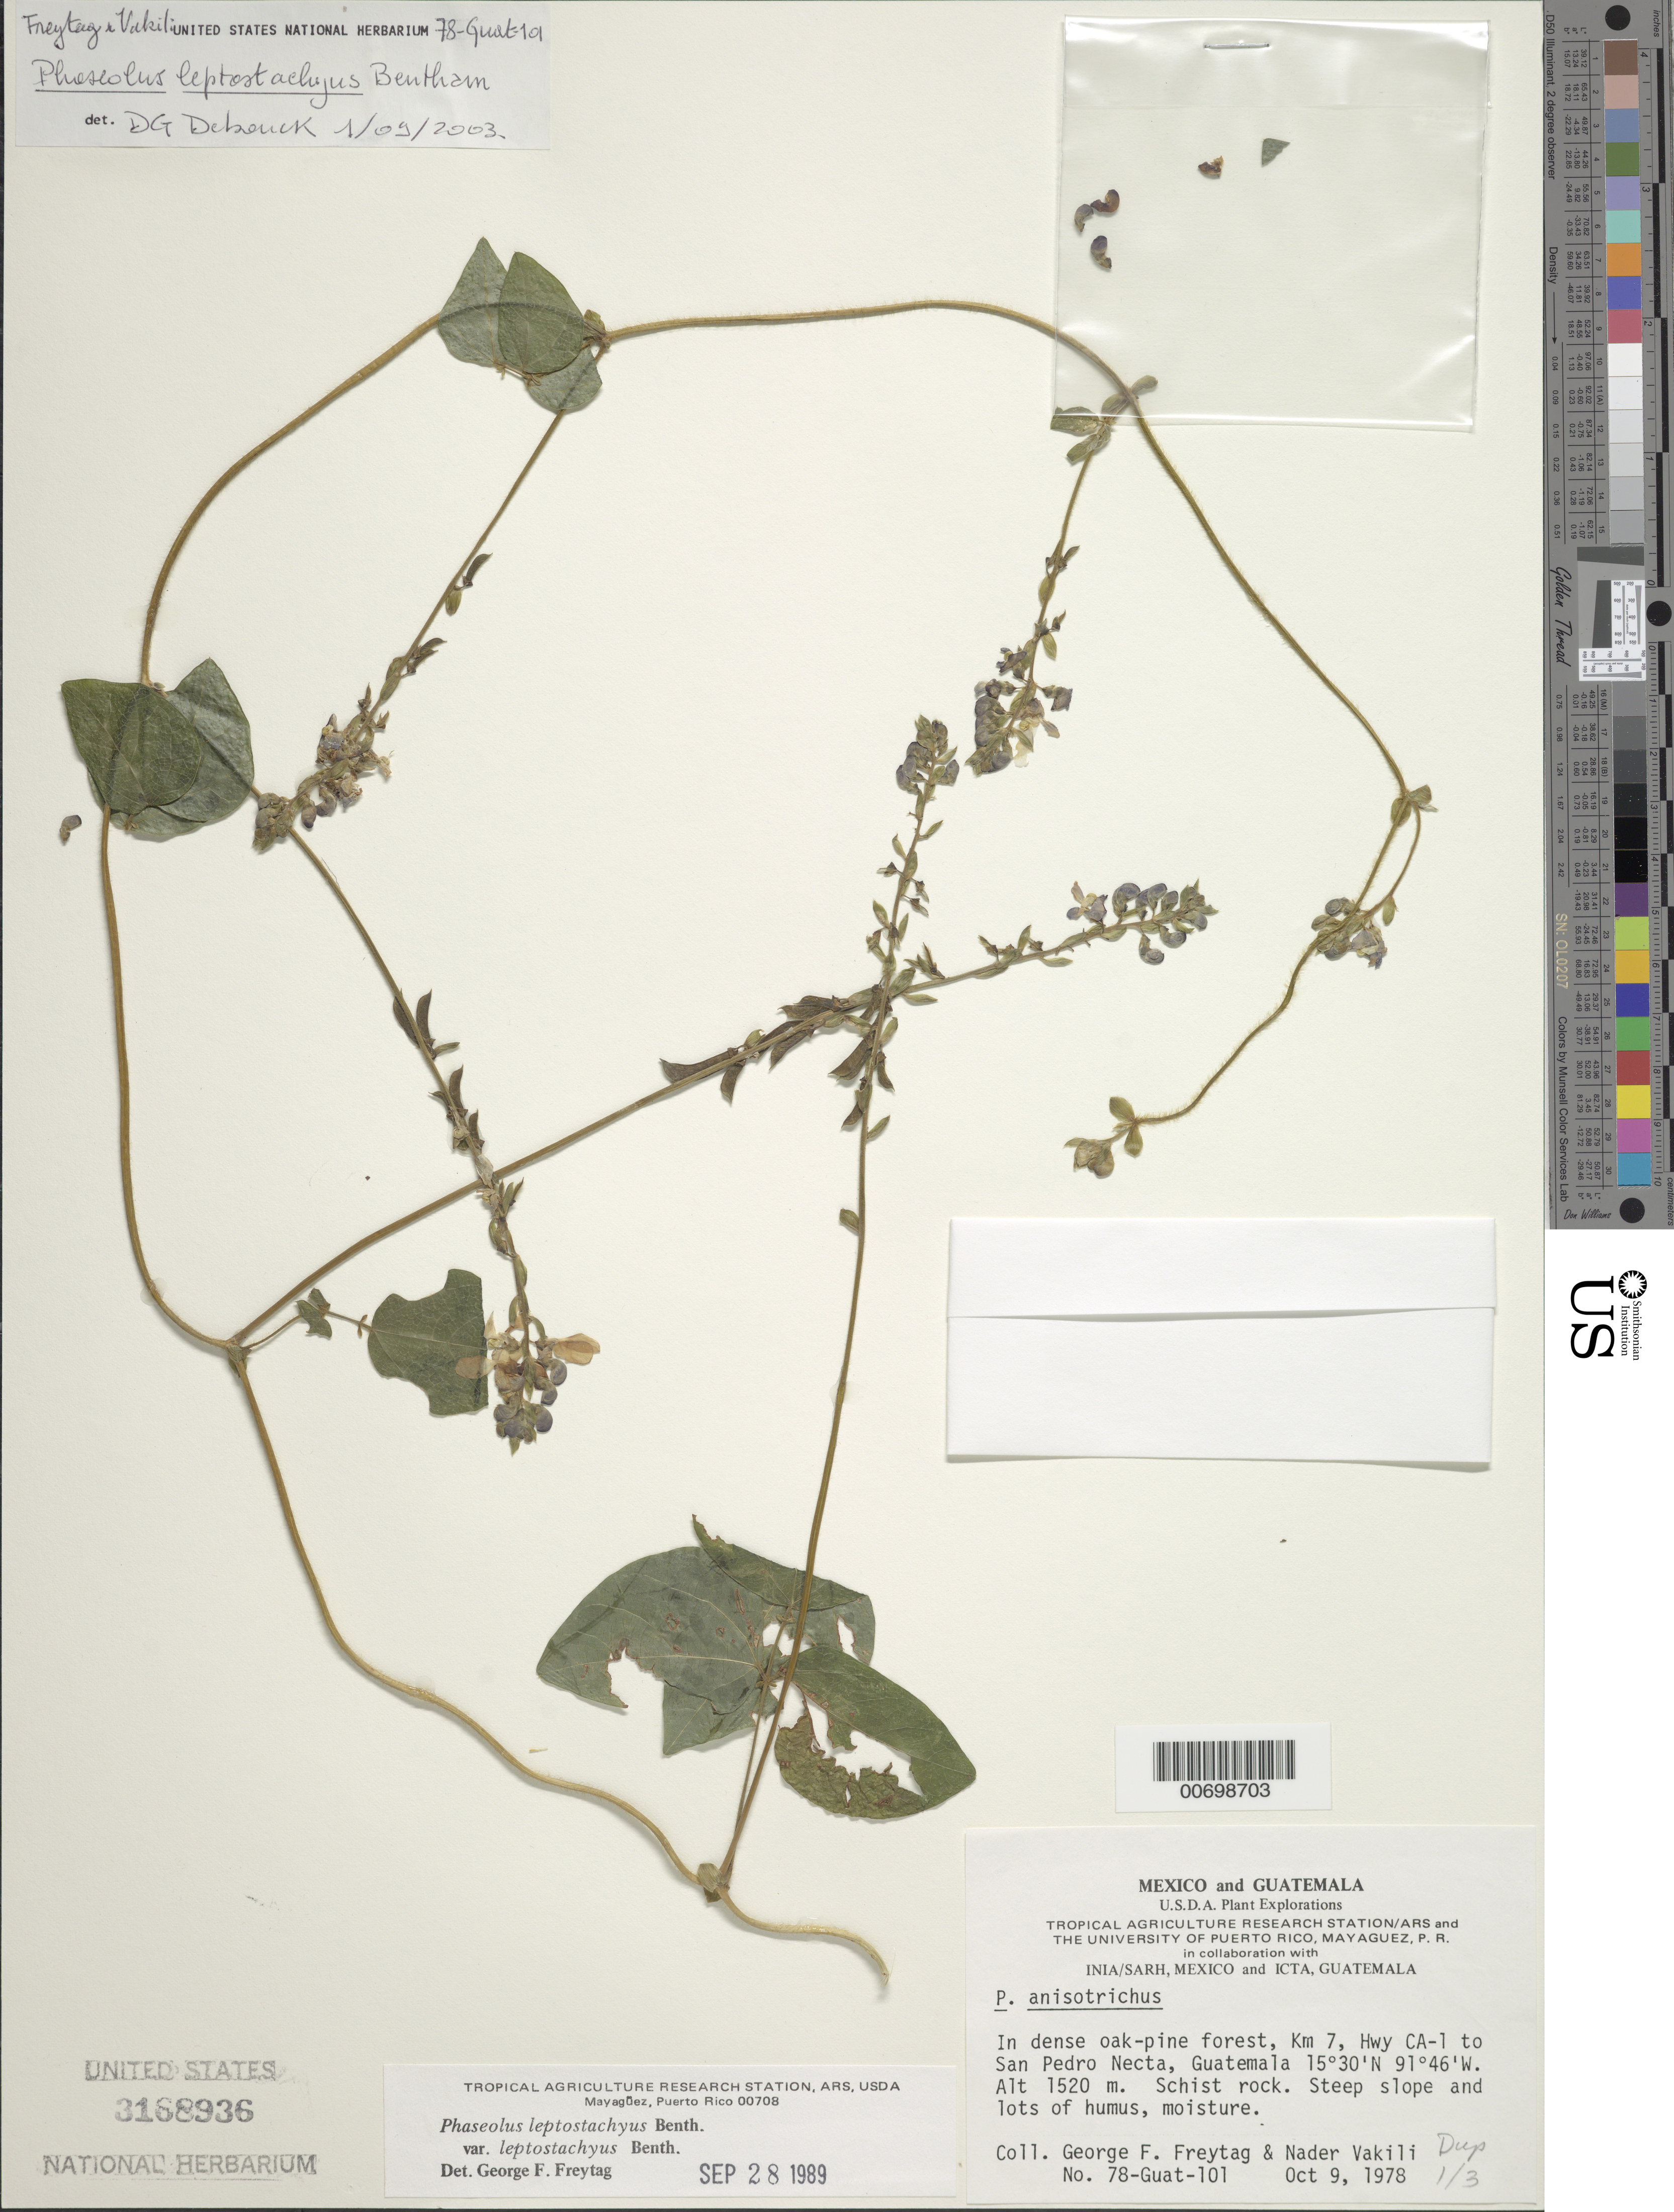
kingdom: Plantae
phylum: Tracheophyta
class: Magnoliopsida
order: Fabales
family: Fabaceae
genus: Phaseolus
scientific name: Phaseolus leptostachyus var. leptostachyus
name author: Benth.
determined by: Freytag, G. F.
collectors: G. F. Freytag & N. Vakili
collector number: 78-Guat-101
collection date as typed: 10 Sep 1978 or 11 Oct 1978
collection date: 1978-09-10 or 1978-10-11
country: Guatemala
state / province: Huehuetenango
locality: Km 7, Hwy CA-1 to San Pedro Necta.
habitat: In dense oak-pine forest, schist rock. Steep slope and lots of humus, moisture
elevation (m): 1520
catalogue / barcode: US 3168936